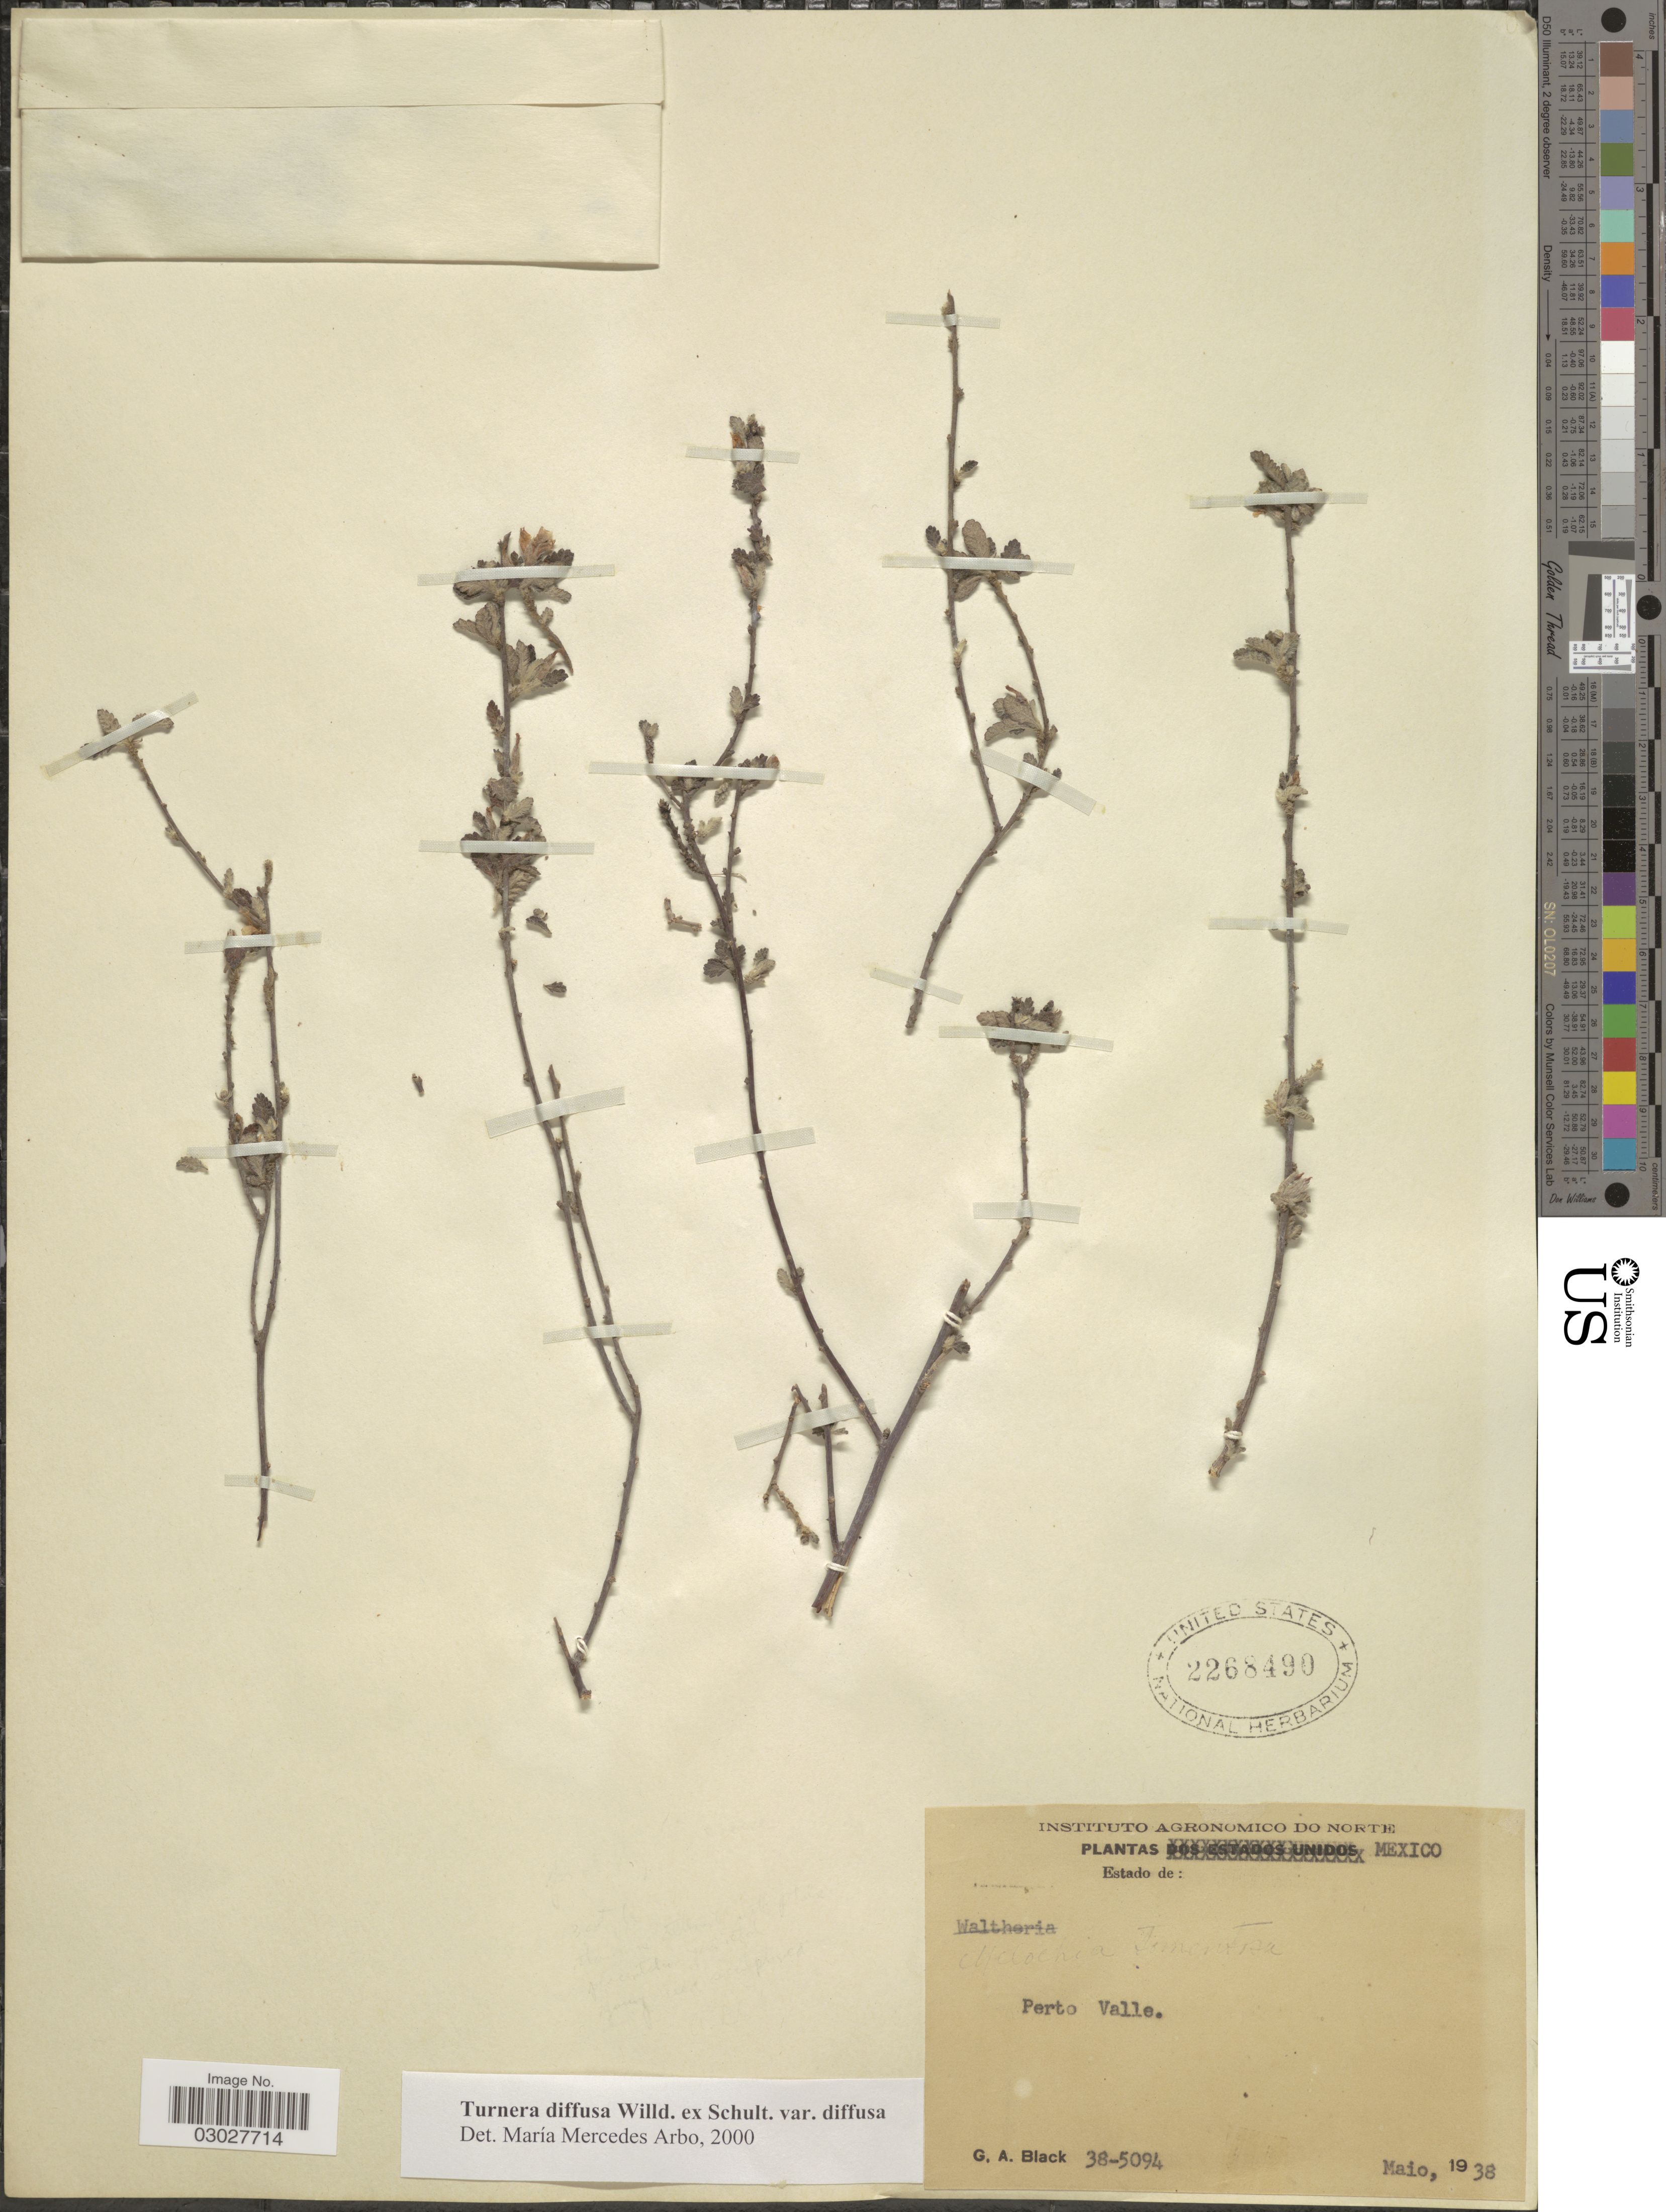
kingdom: Plantae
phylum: Tracheophyta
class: Magnoliopsida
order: Malpighiales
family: Turneraceae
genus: Turnera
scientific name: Turnera diffusa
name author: Willd. ex Schult.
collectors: G. A. Black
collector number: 38-5094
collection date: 1938-05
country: Mexico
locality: Perto Valle.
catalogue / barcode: US 2268490